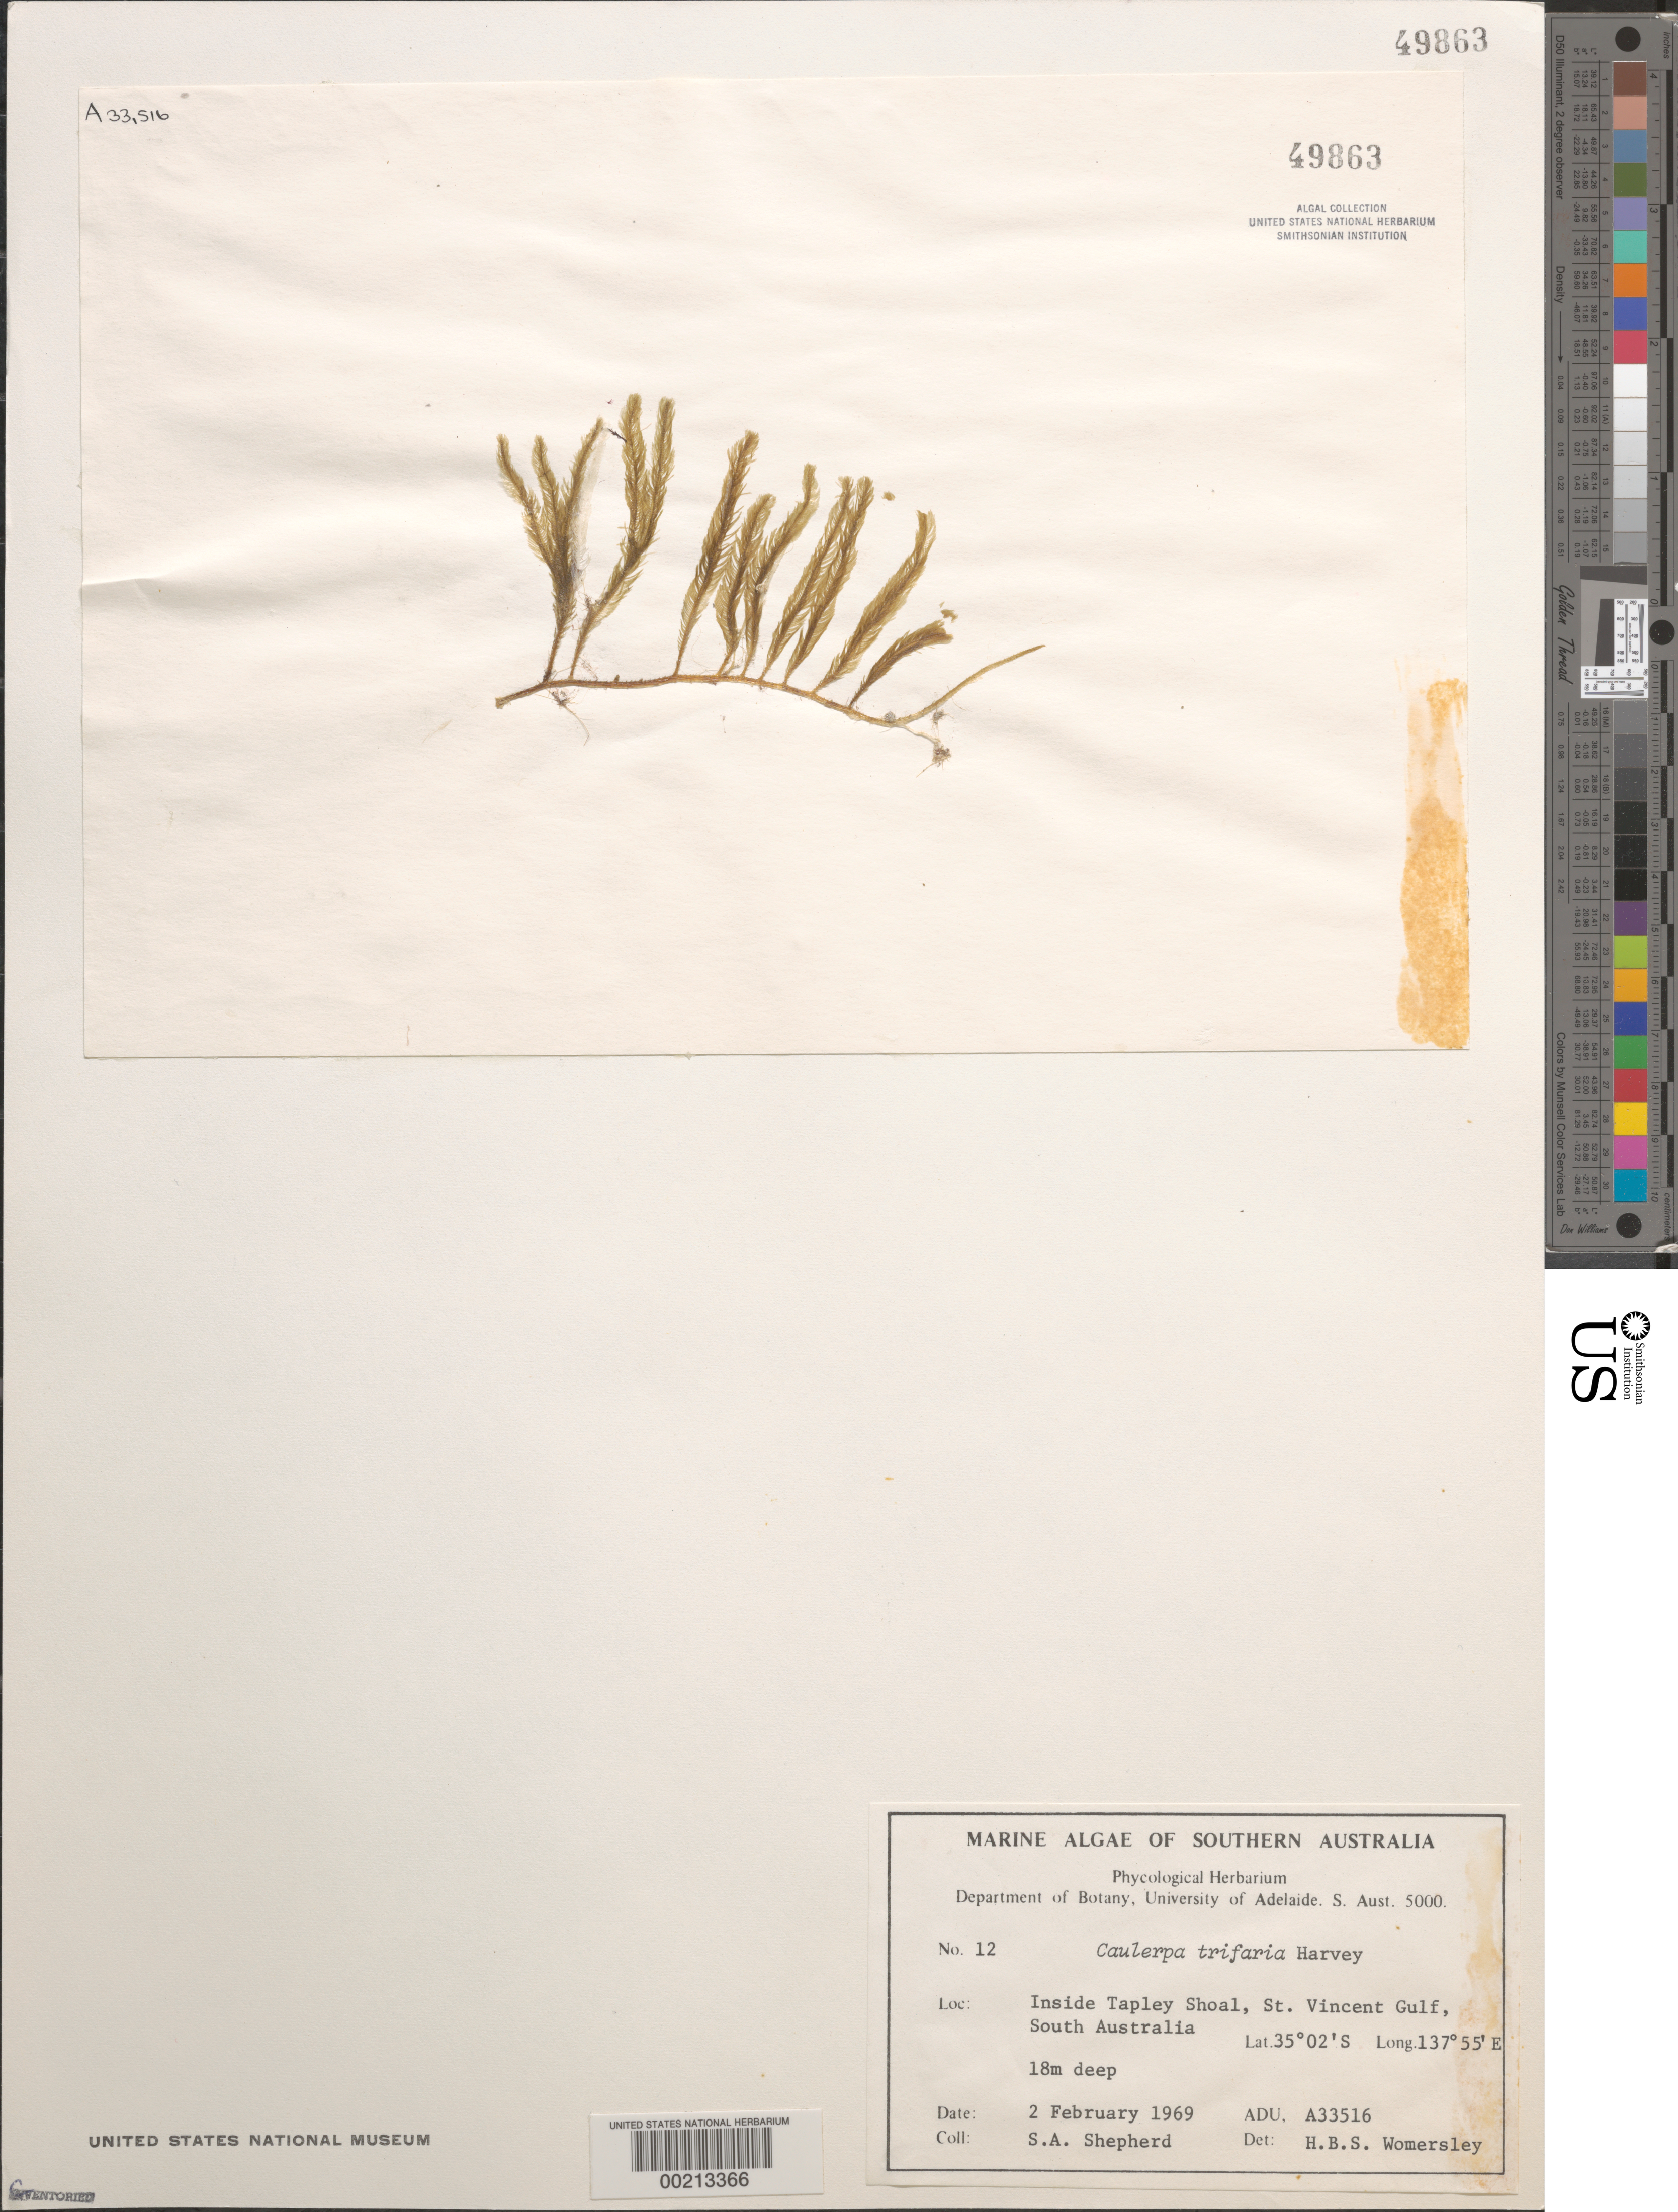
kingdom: Plantae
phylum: Chlorophyta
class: Ulvophyceae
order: Bryopsidales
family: Caulerpaceae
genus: Caulerpa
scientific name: Caulerpa trifaria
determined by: Womersley, H. B. S.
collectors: S. Shepherd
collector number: ADU A33516 & 12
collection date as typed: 02 Feb 1969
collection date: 1969-02-02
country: Australia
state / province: South Australia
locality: St. vincent gulf, inside tapley shoal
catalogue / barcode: US 49863